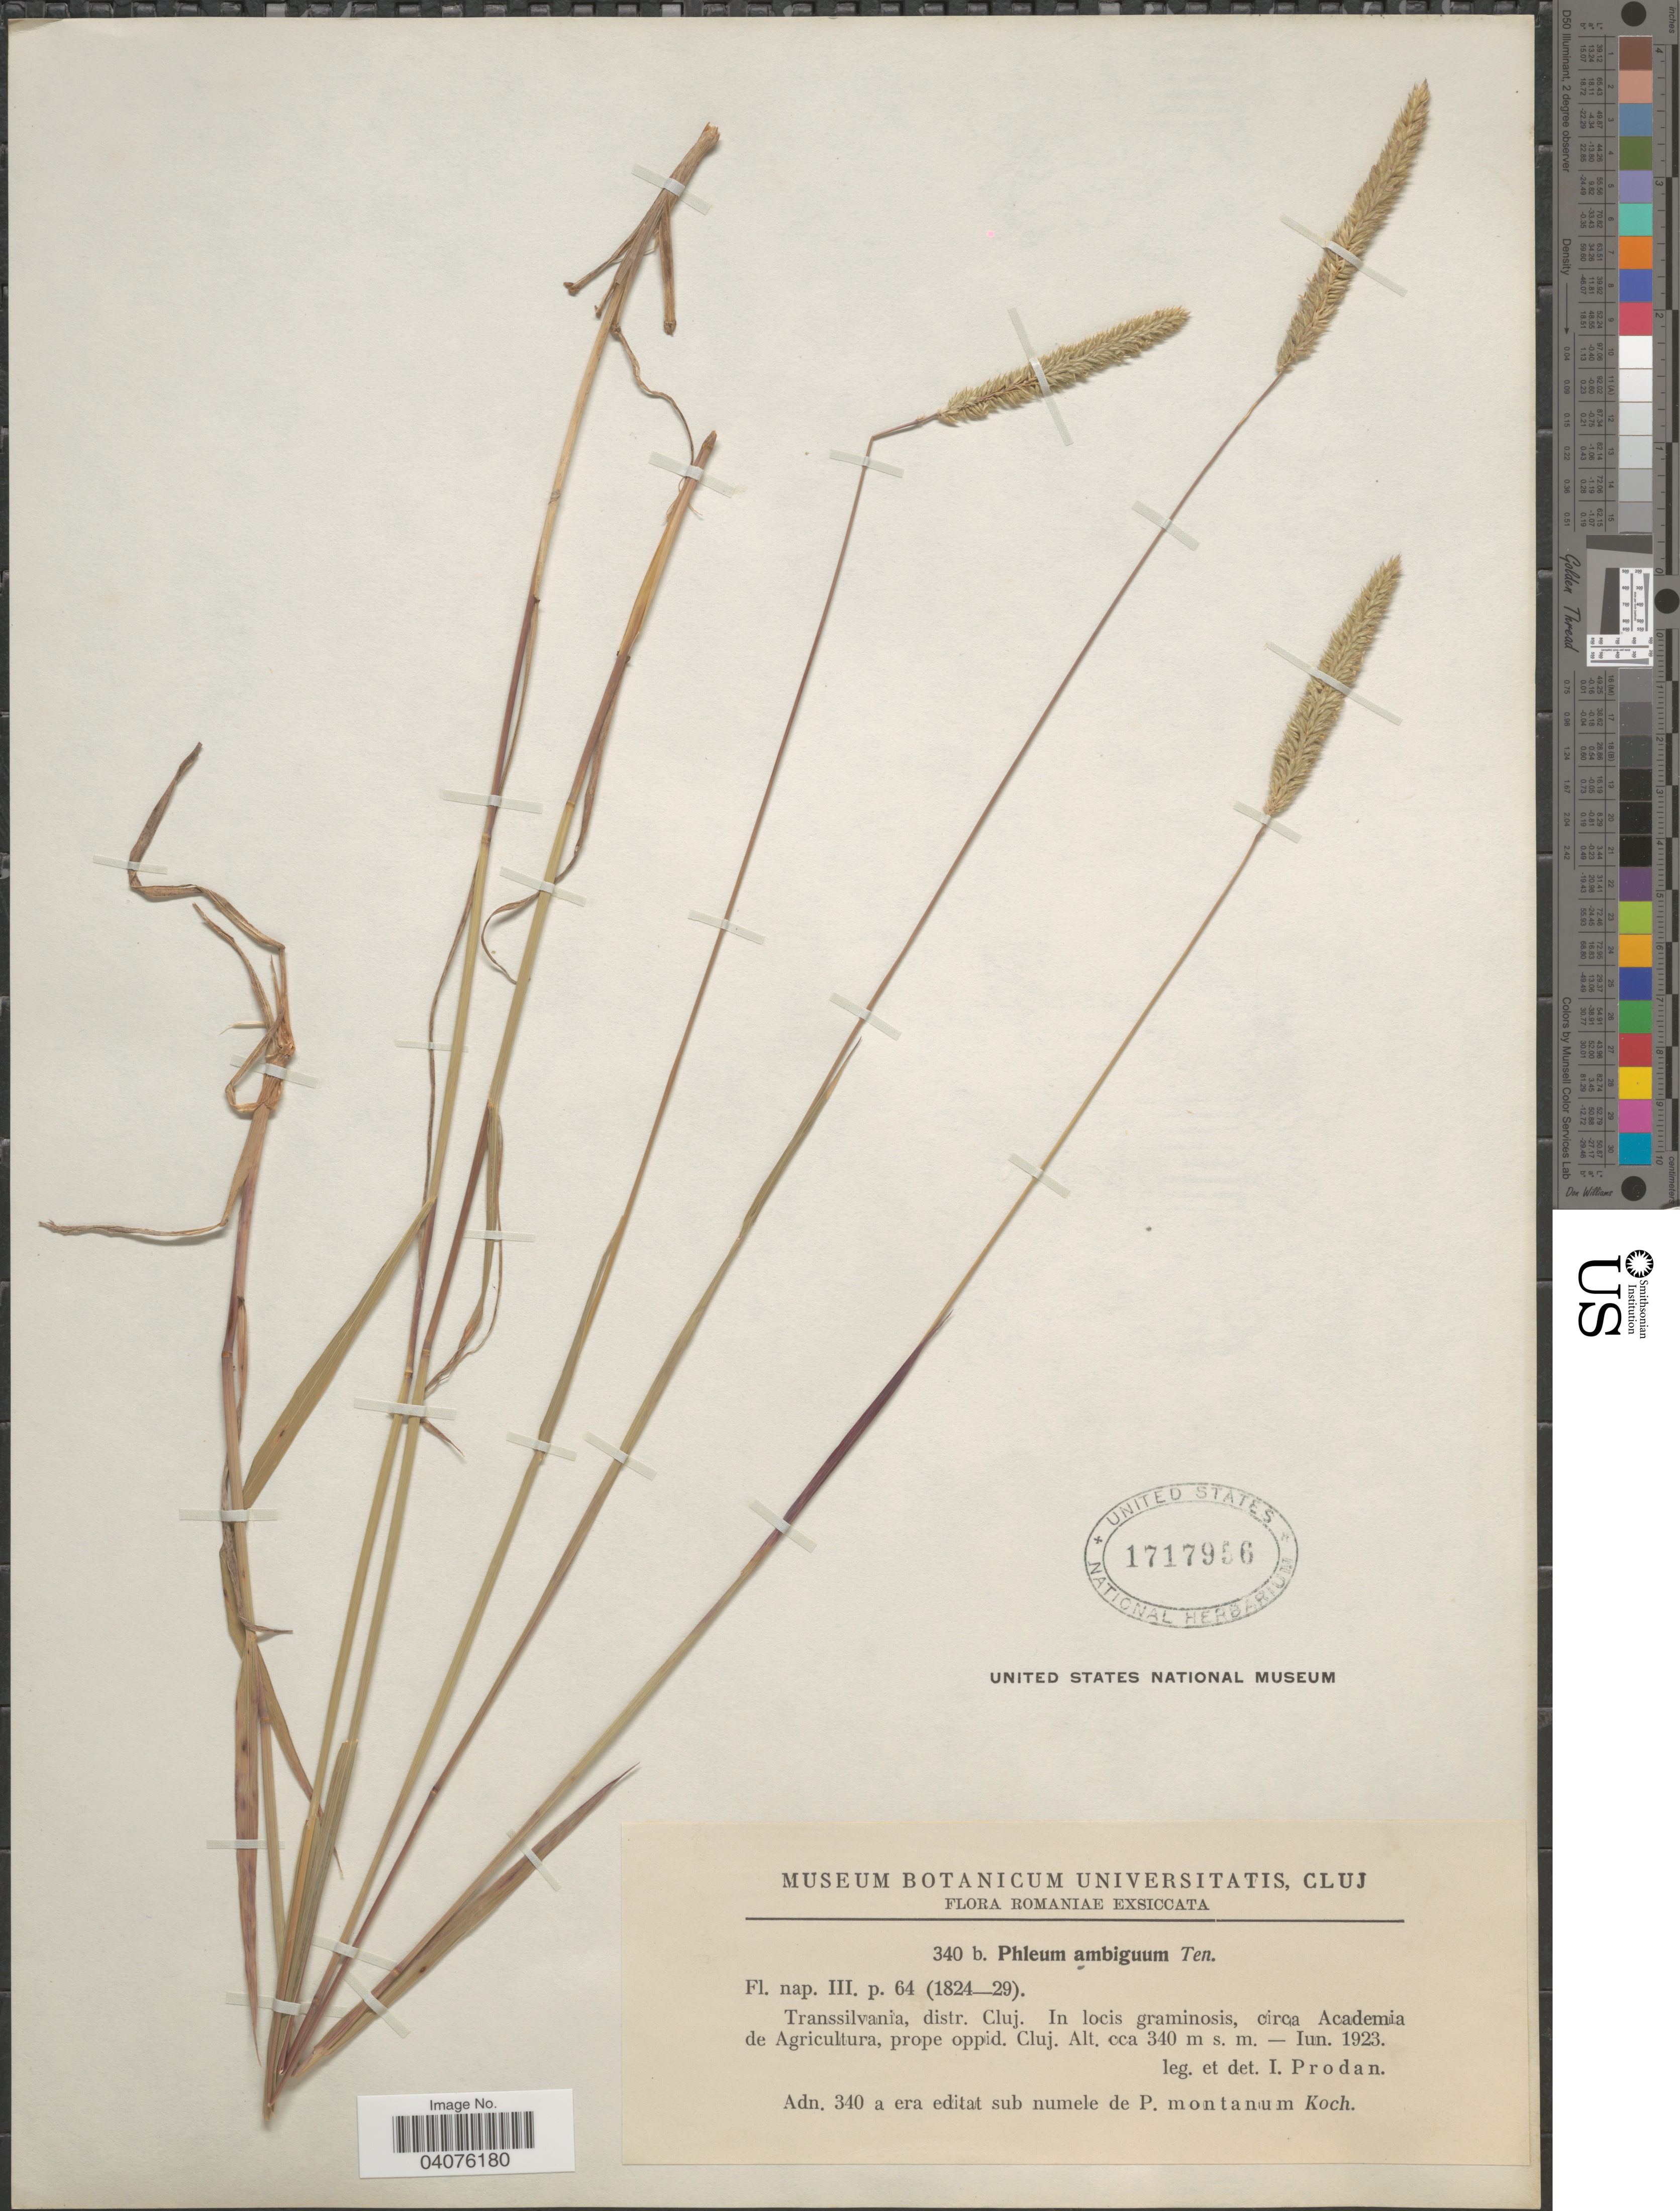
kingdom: Plantae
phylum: Tracheophyta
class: Liliopsida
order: Poales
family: Poaceae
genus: Phleum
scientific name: Phleum ambiguum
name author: Ten.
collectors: I. Prodán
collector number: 340b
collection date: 1923-06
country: Romania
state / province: Cluj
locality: Transsilvania, distr. Cluj. In locis graminosis, circa Academia de Agricultura, prope oppid. Cluj.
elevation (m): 340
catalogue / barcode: US 1717956